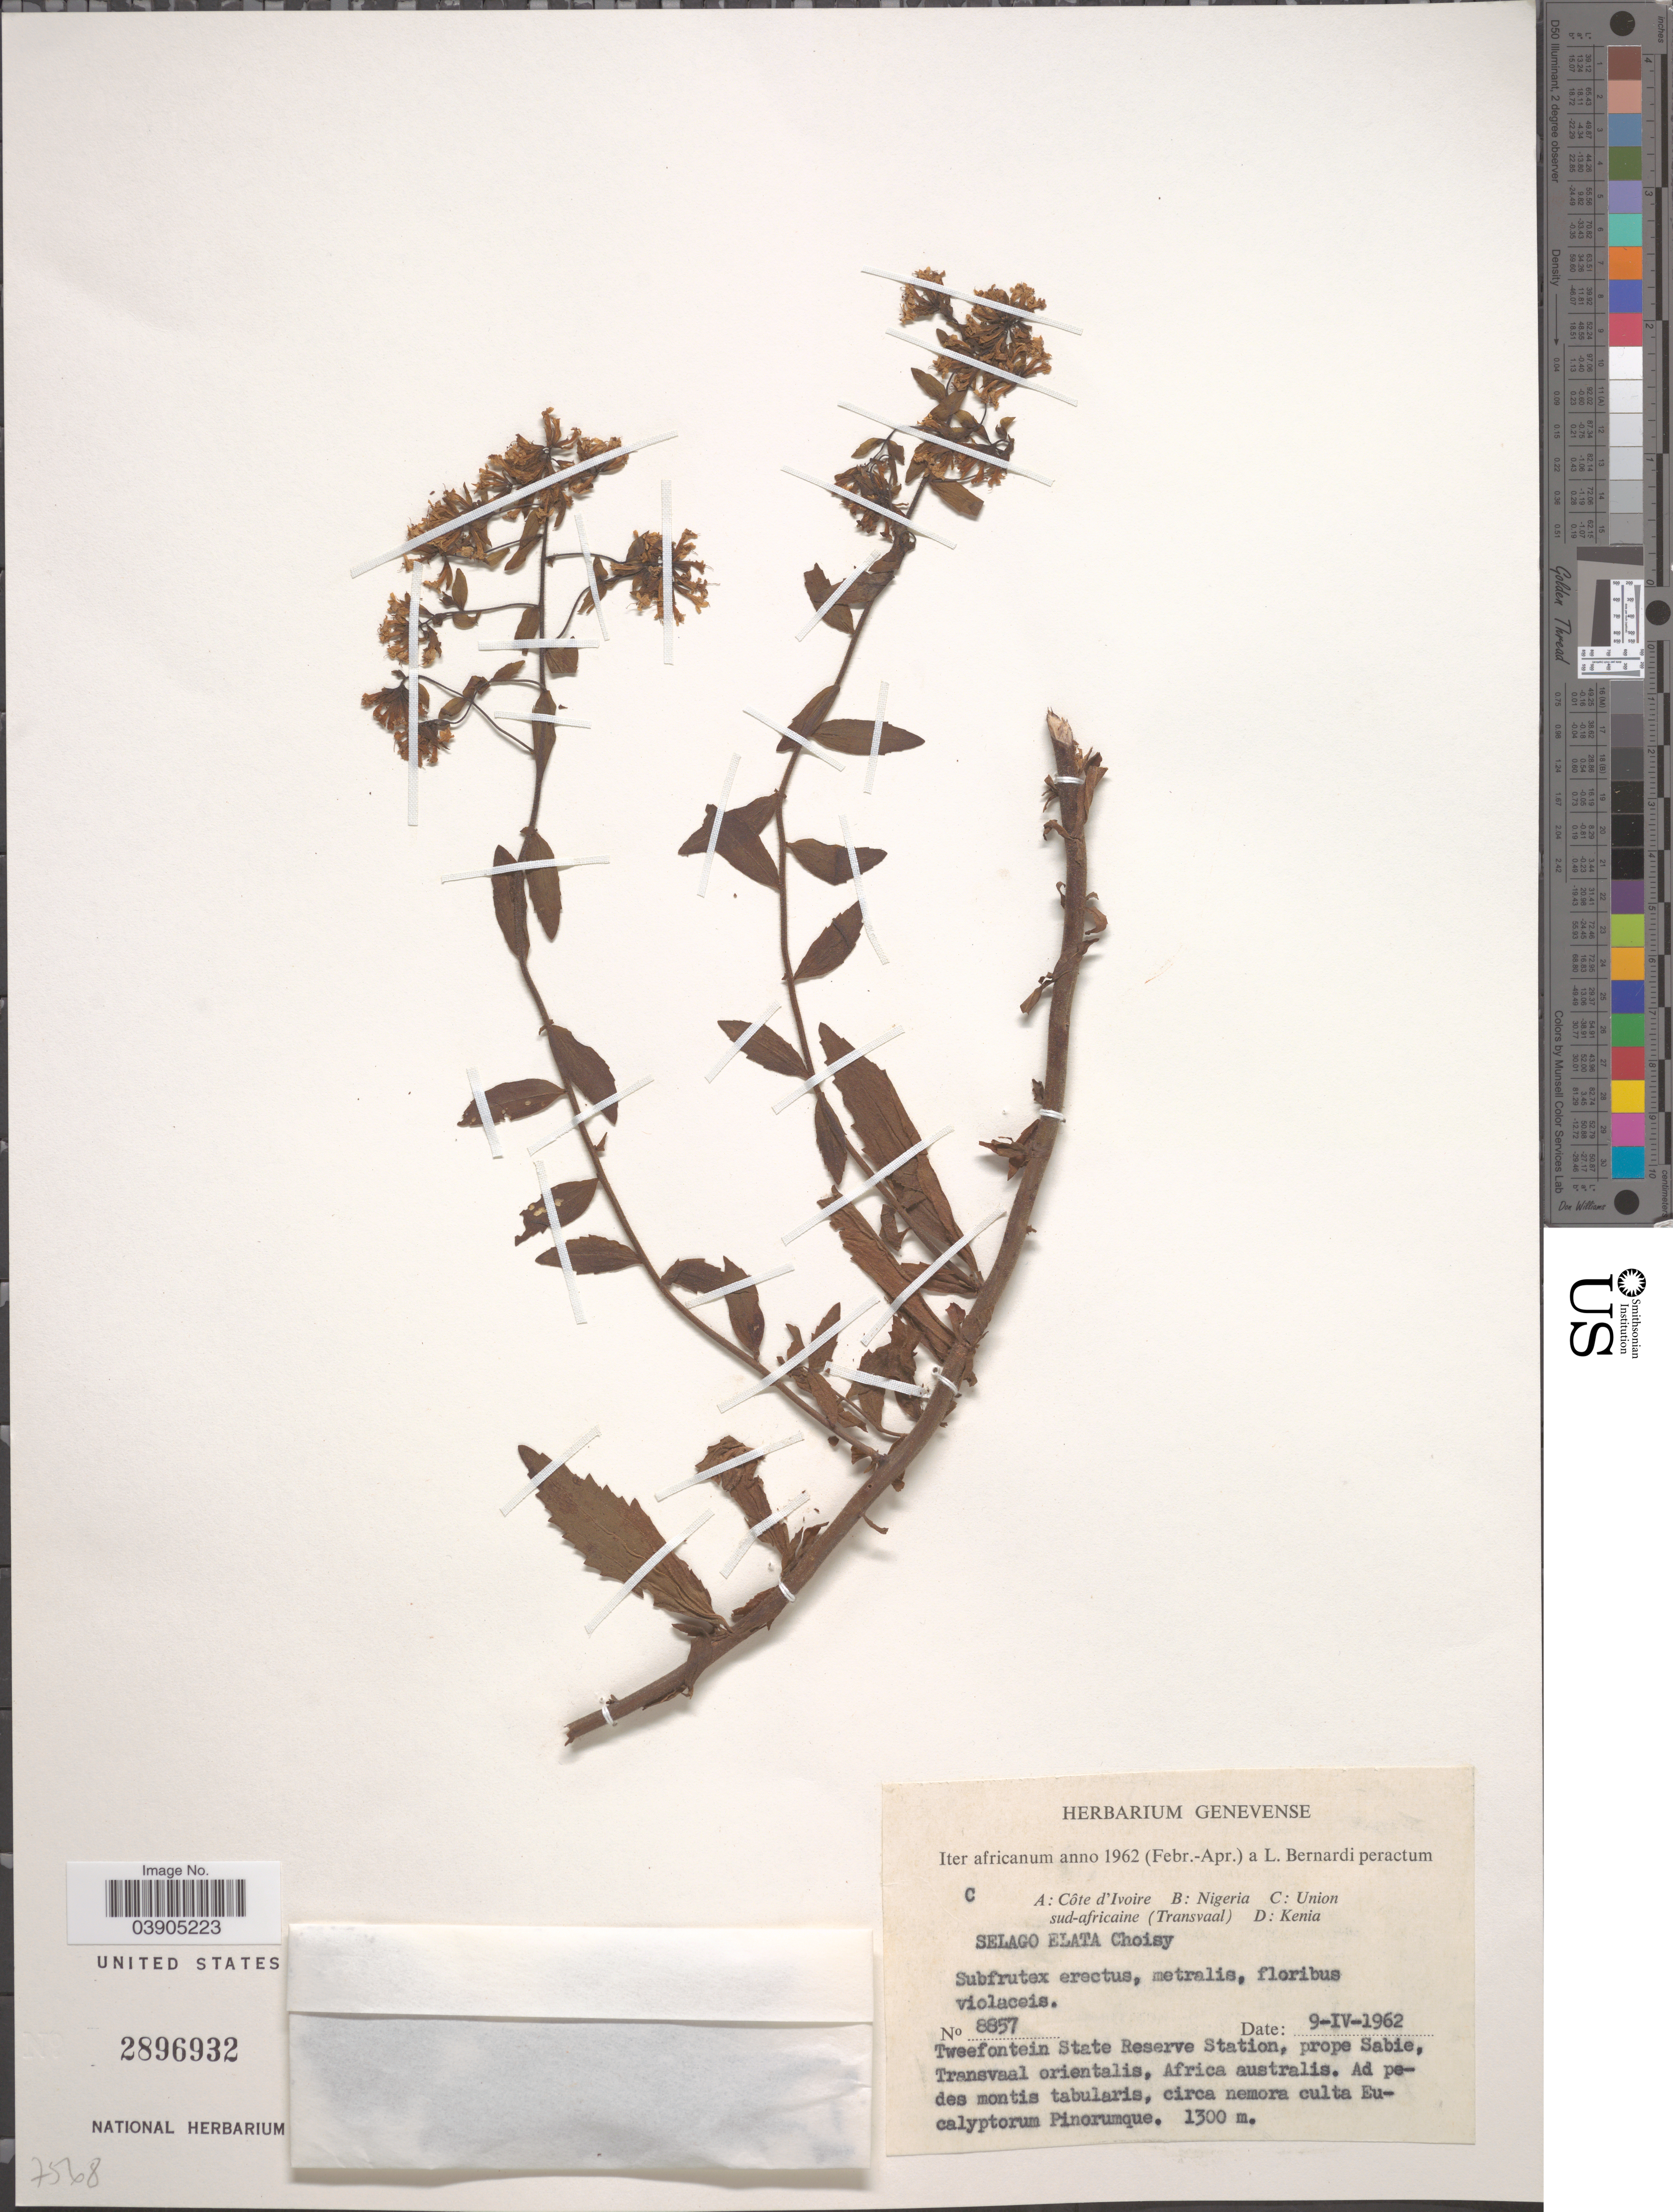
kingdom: Plantae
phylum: Tracheophyta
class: Magnoliopsida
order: Lamiales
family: Scrophulariaceae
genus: Selago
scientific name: Selago elata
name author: Rolfe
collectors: L. Bernardi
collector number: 8857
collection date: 1962-04-09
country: South Africa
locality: Union sud-africaine (Transvaal). Tweefontein State Reserve Station, prope Sabie, Transvaal orientalis, Africa australis.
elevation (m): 1300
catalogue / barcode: US 2896932